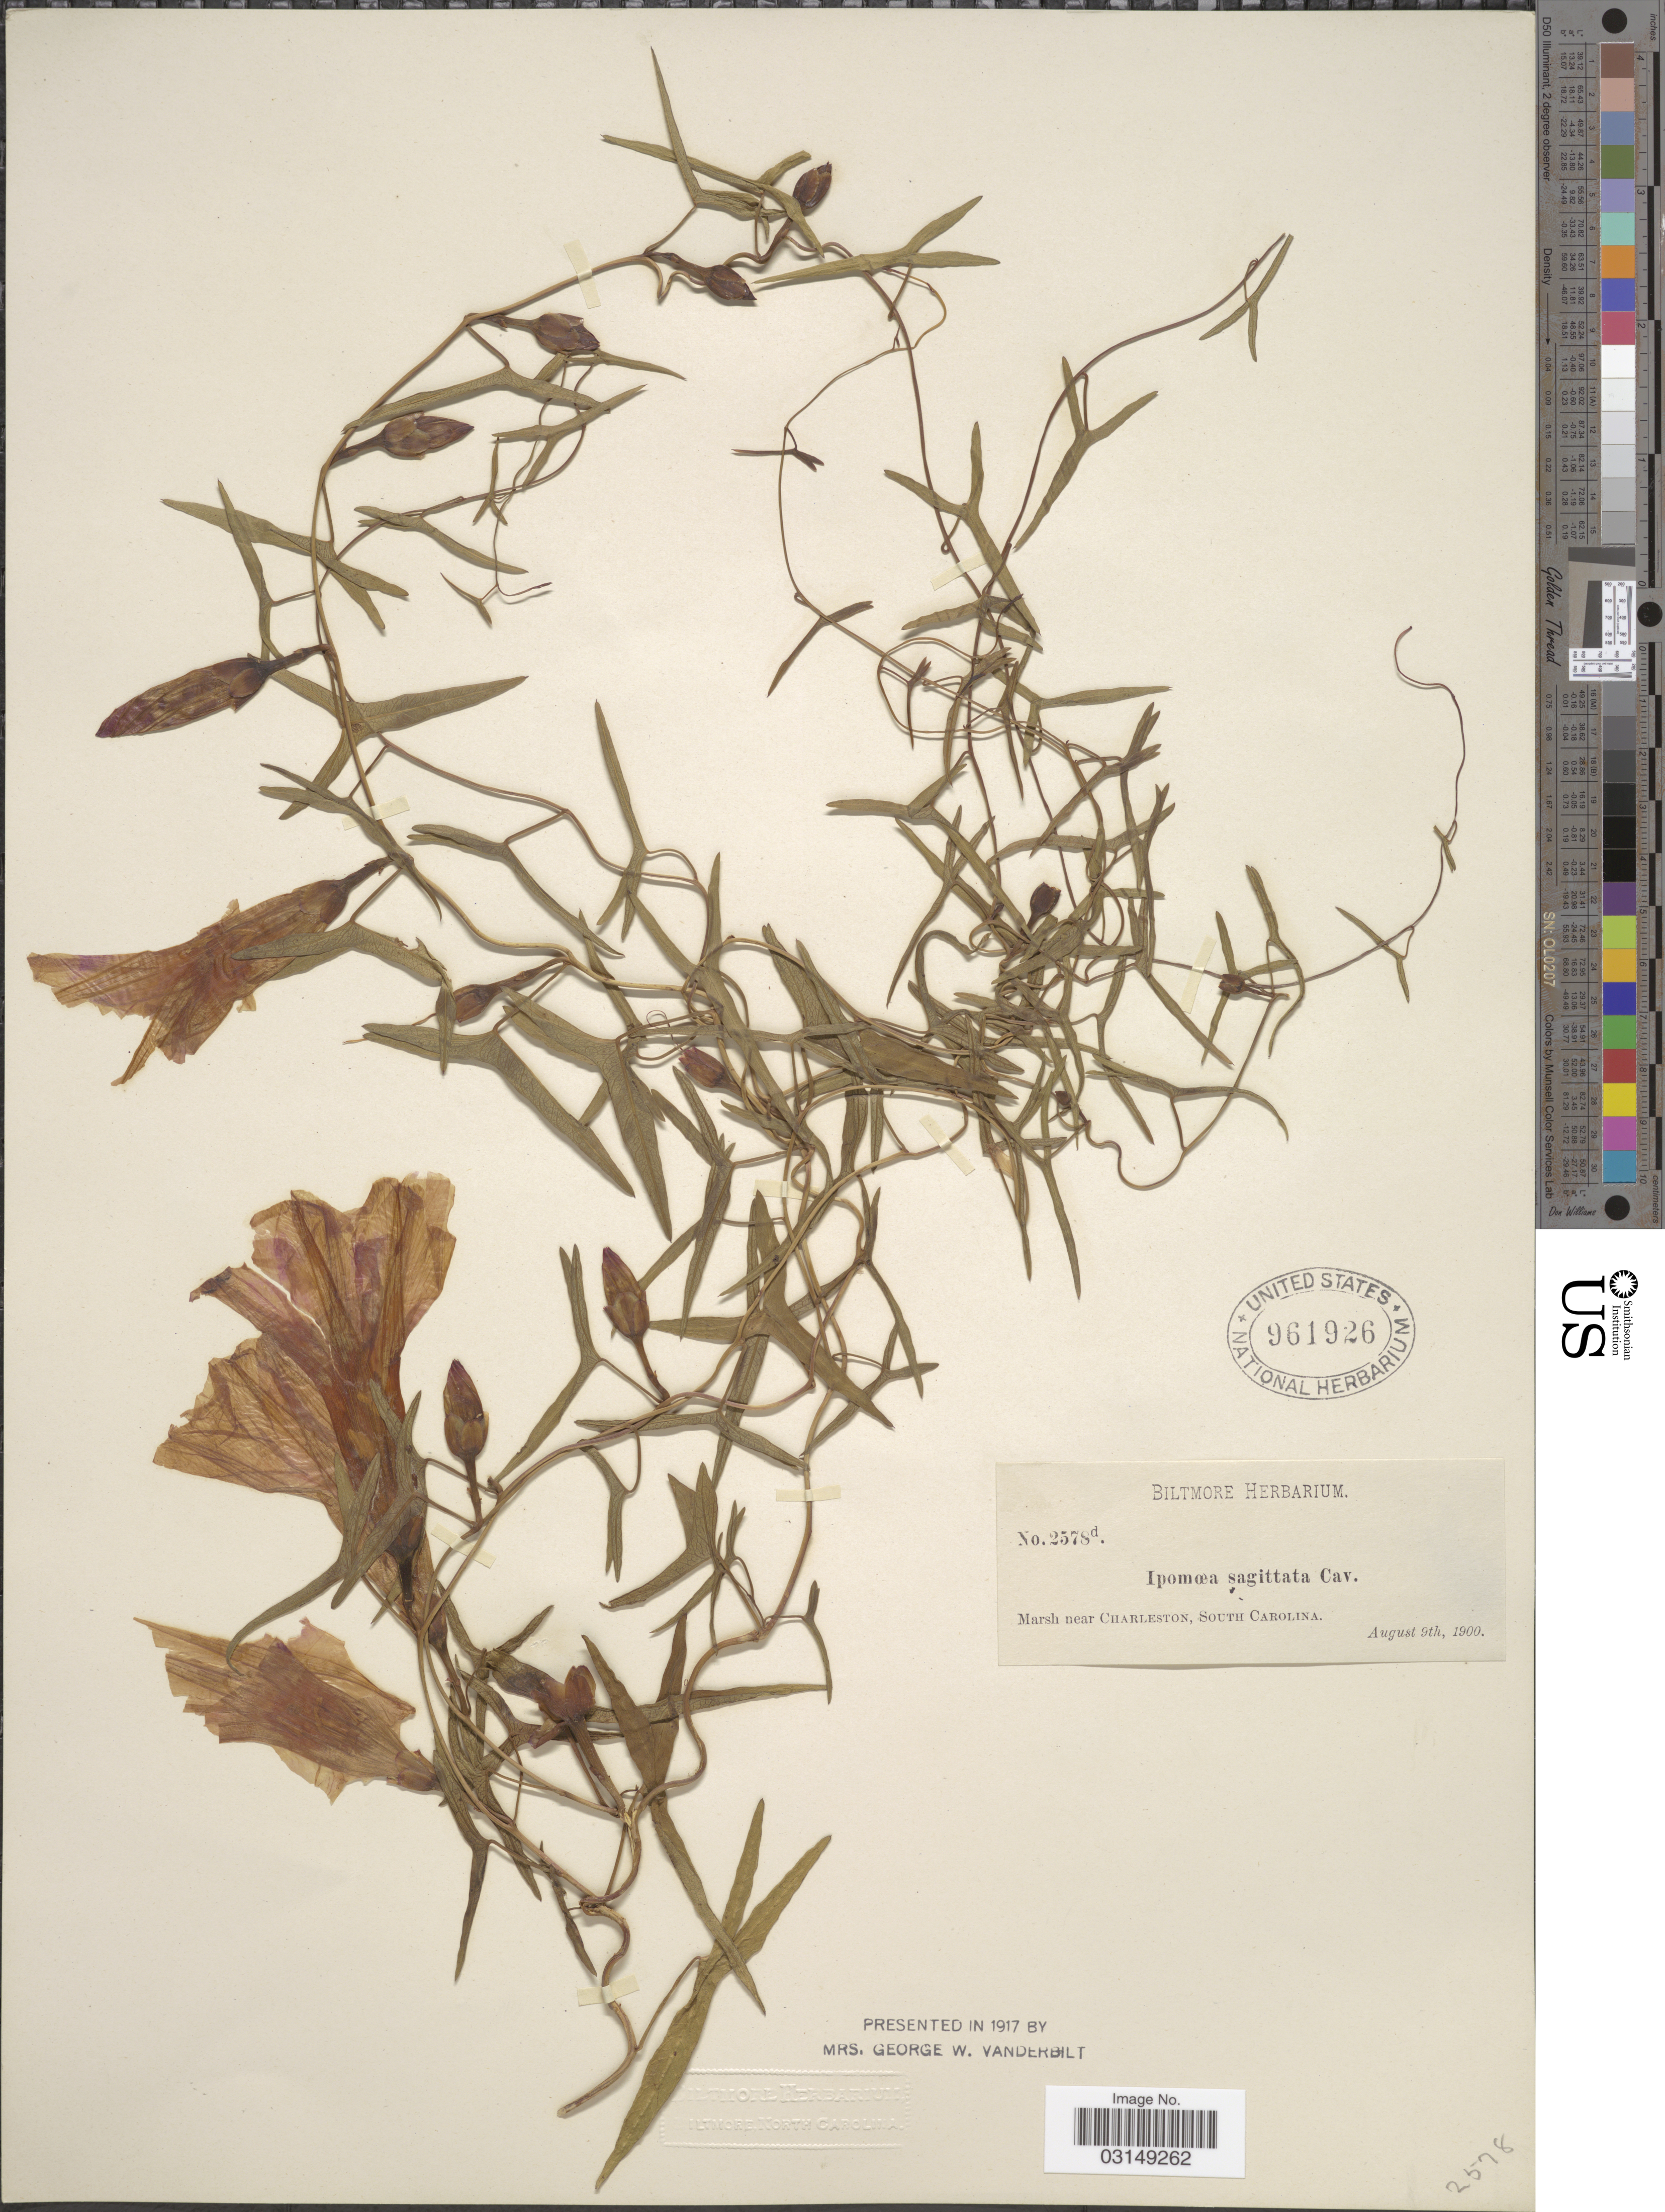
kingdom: Plantae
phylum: Tracheophyta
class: Magnoliopsida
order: Solanales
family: Convolvulaceae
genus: Ipomoea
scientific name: Ipomoea sagittata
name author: Poir.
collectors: ex herb. Biltmore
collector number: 2578d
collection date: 1900-08-09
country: United States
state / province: South Carolina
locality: Marsh near Charleston.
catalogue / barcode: US 961926